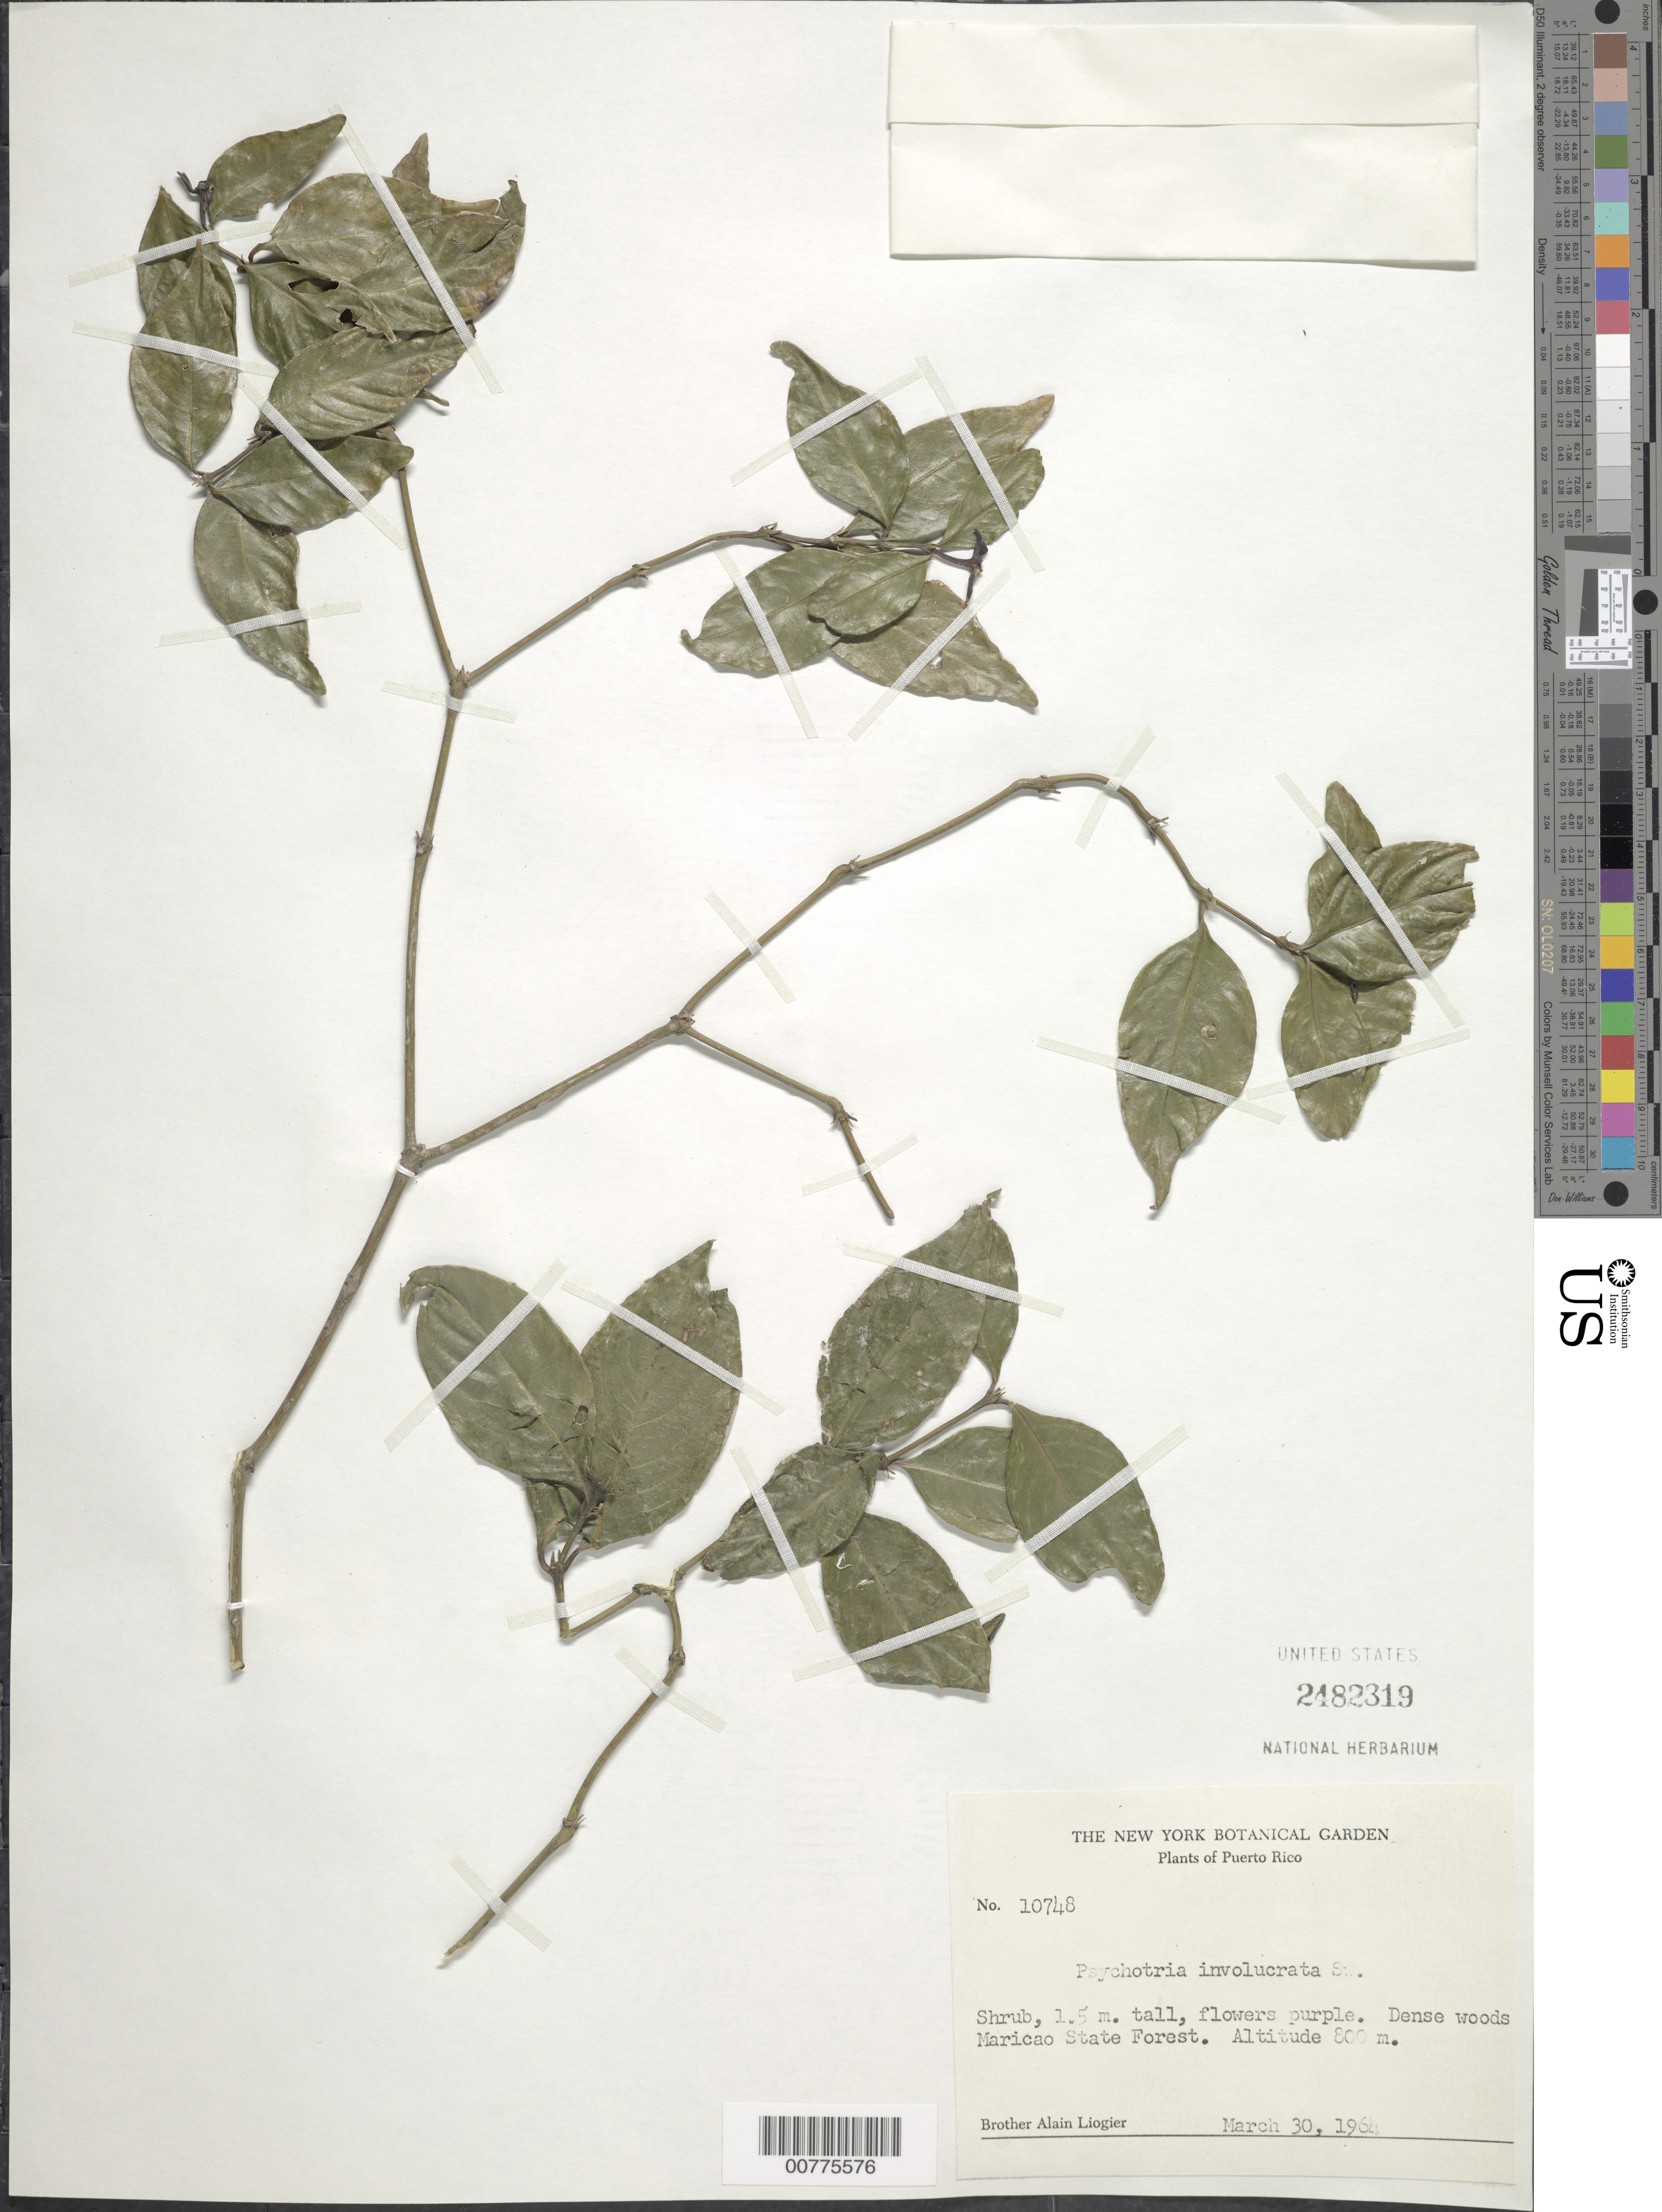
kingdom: Plantae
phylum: Tracheophyta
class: Magnoliopsida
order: Gentianales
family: Rubiaceae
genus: Psychotria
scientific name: Psychotria officinalis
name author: (Aubl.) Raeusch.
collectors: A. H. Liogier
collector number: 10748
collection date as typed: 30 Mar 1964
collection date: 1964-03-30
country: Puerto Rico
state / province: Maricao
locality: Maricao State Forest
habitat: Dense woods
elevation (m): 800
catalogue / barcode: US 2482319